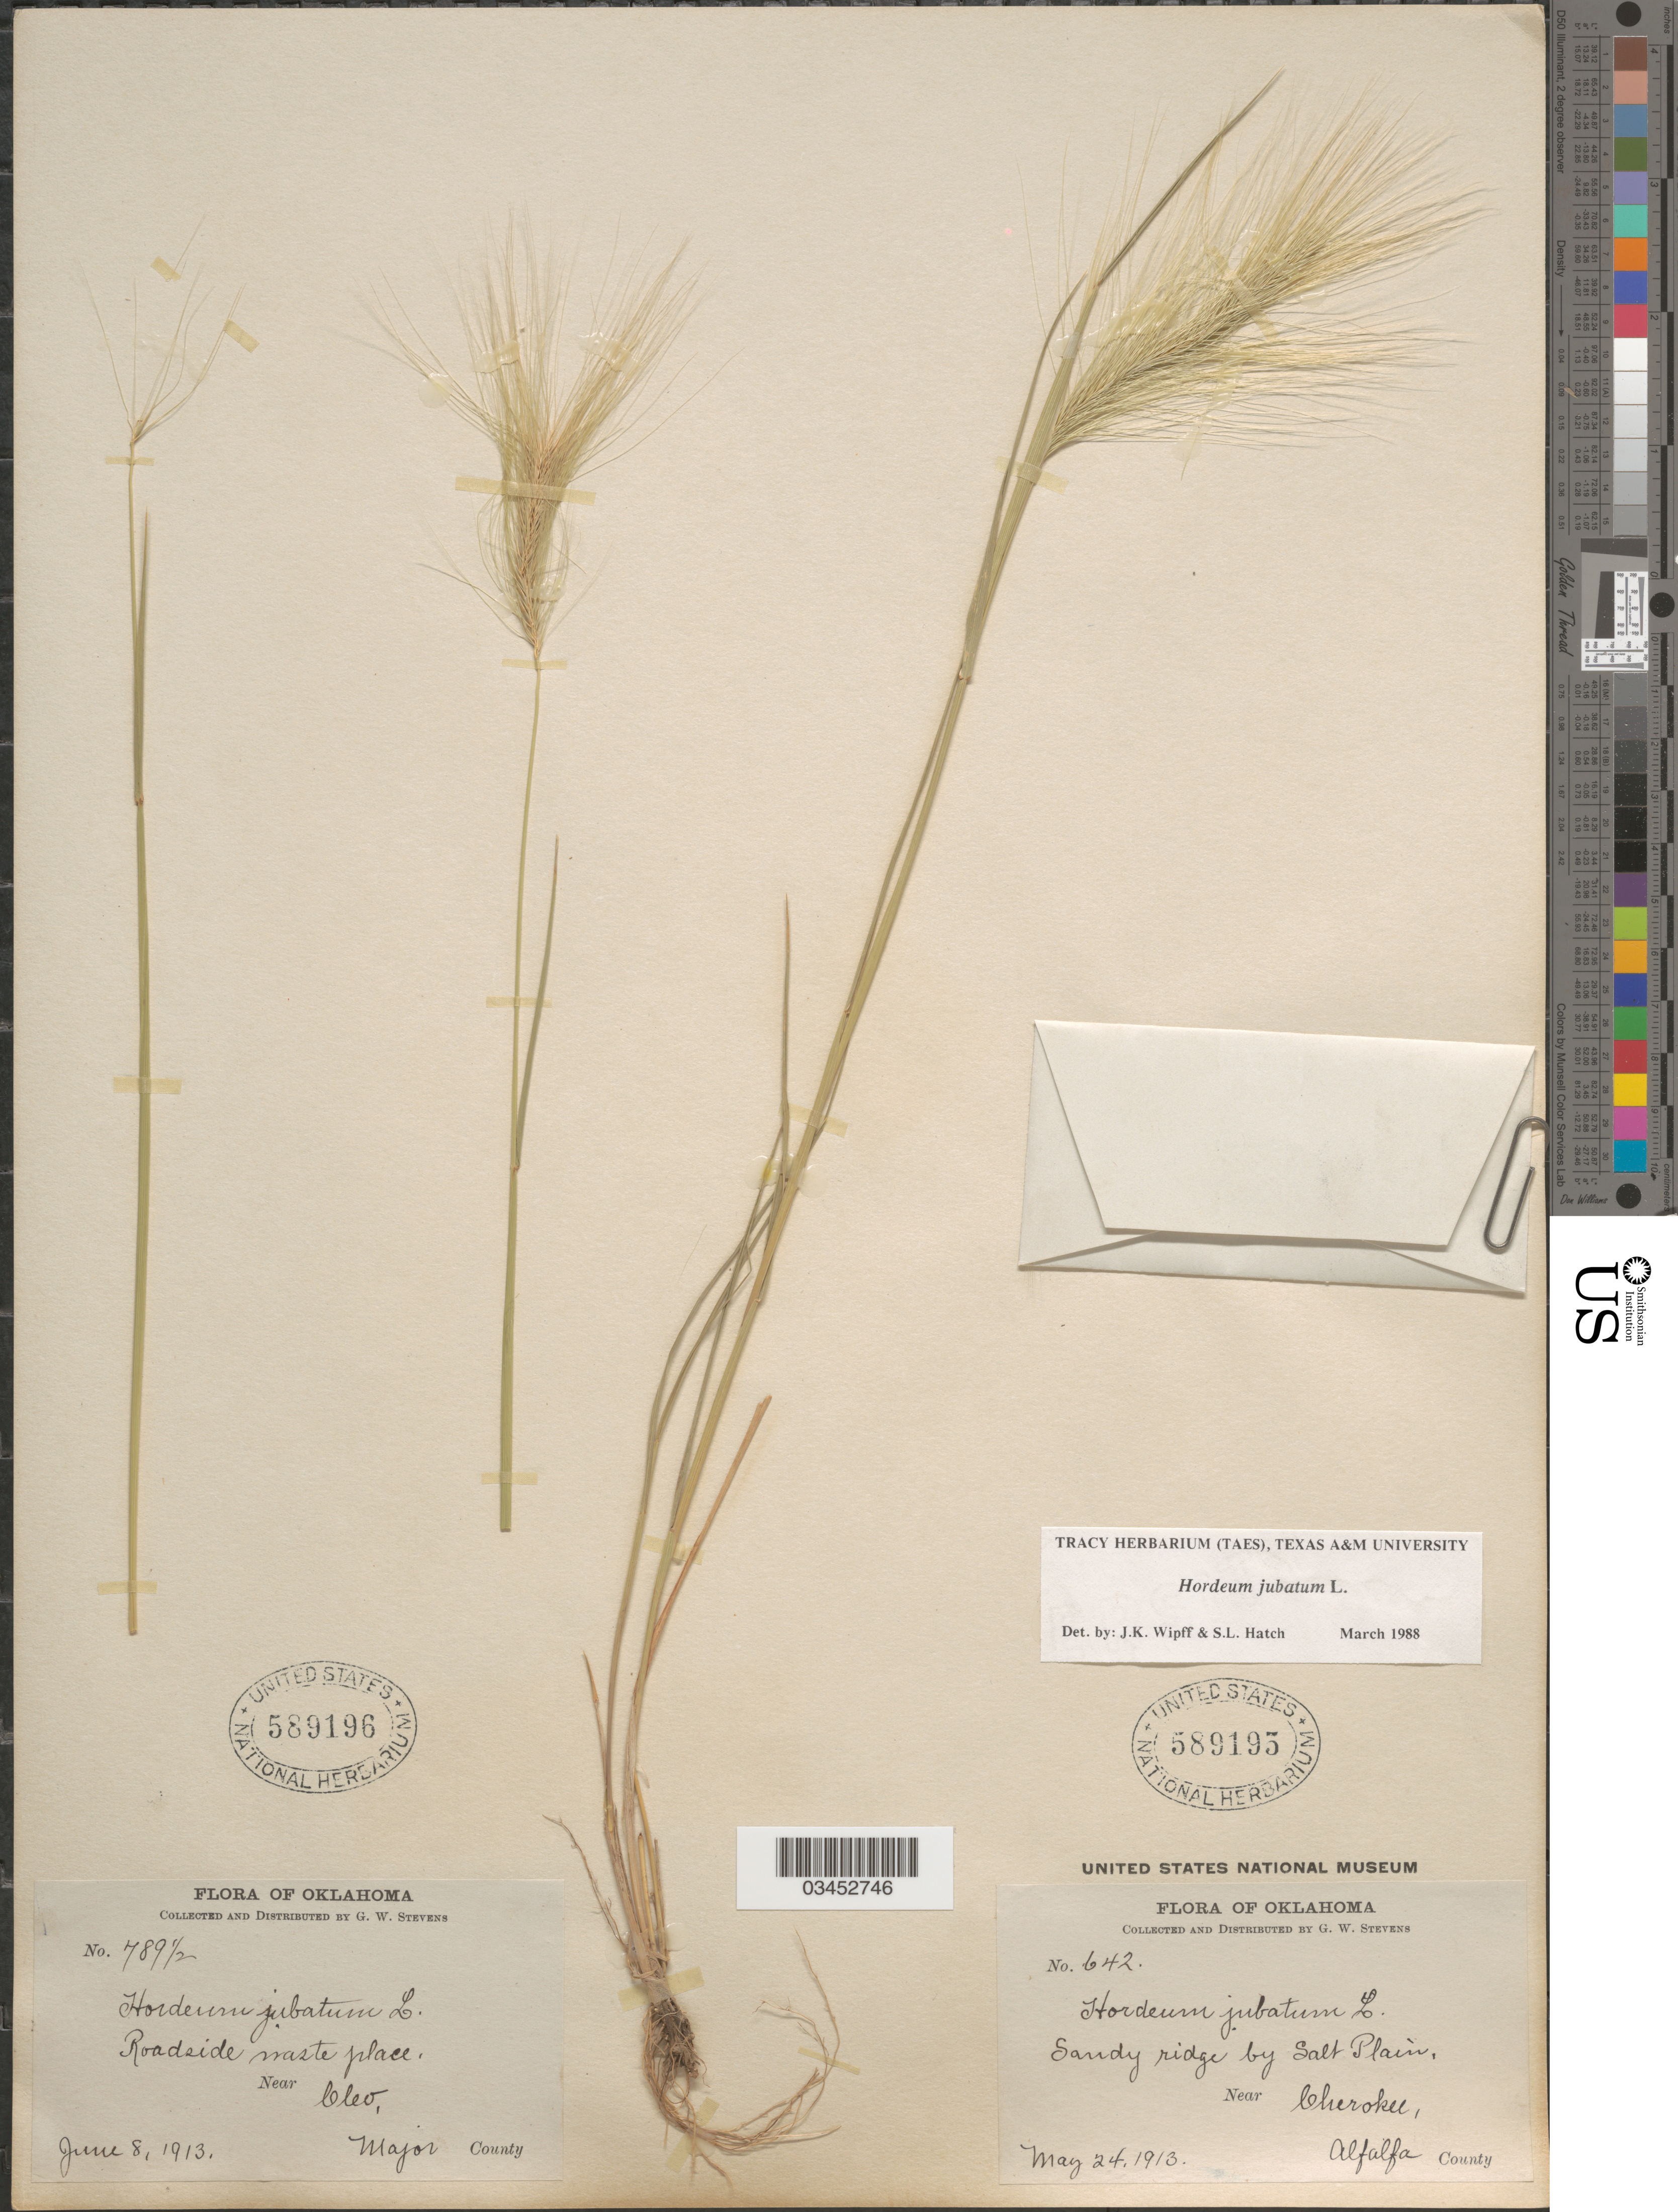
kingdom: Plantae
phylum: Tracheophyta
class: Liliopsida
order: Poales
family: Poaceae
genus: Hordeum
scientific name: Hordeum jubatum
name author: L.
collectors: G. W. Stevens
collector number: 642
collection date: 1913-05-24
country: United States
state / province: Oklahoma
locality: Sandy ridge by Salt Plain, Near Cherokee, Alfalfa County.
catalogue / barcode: US 589195-2